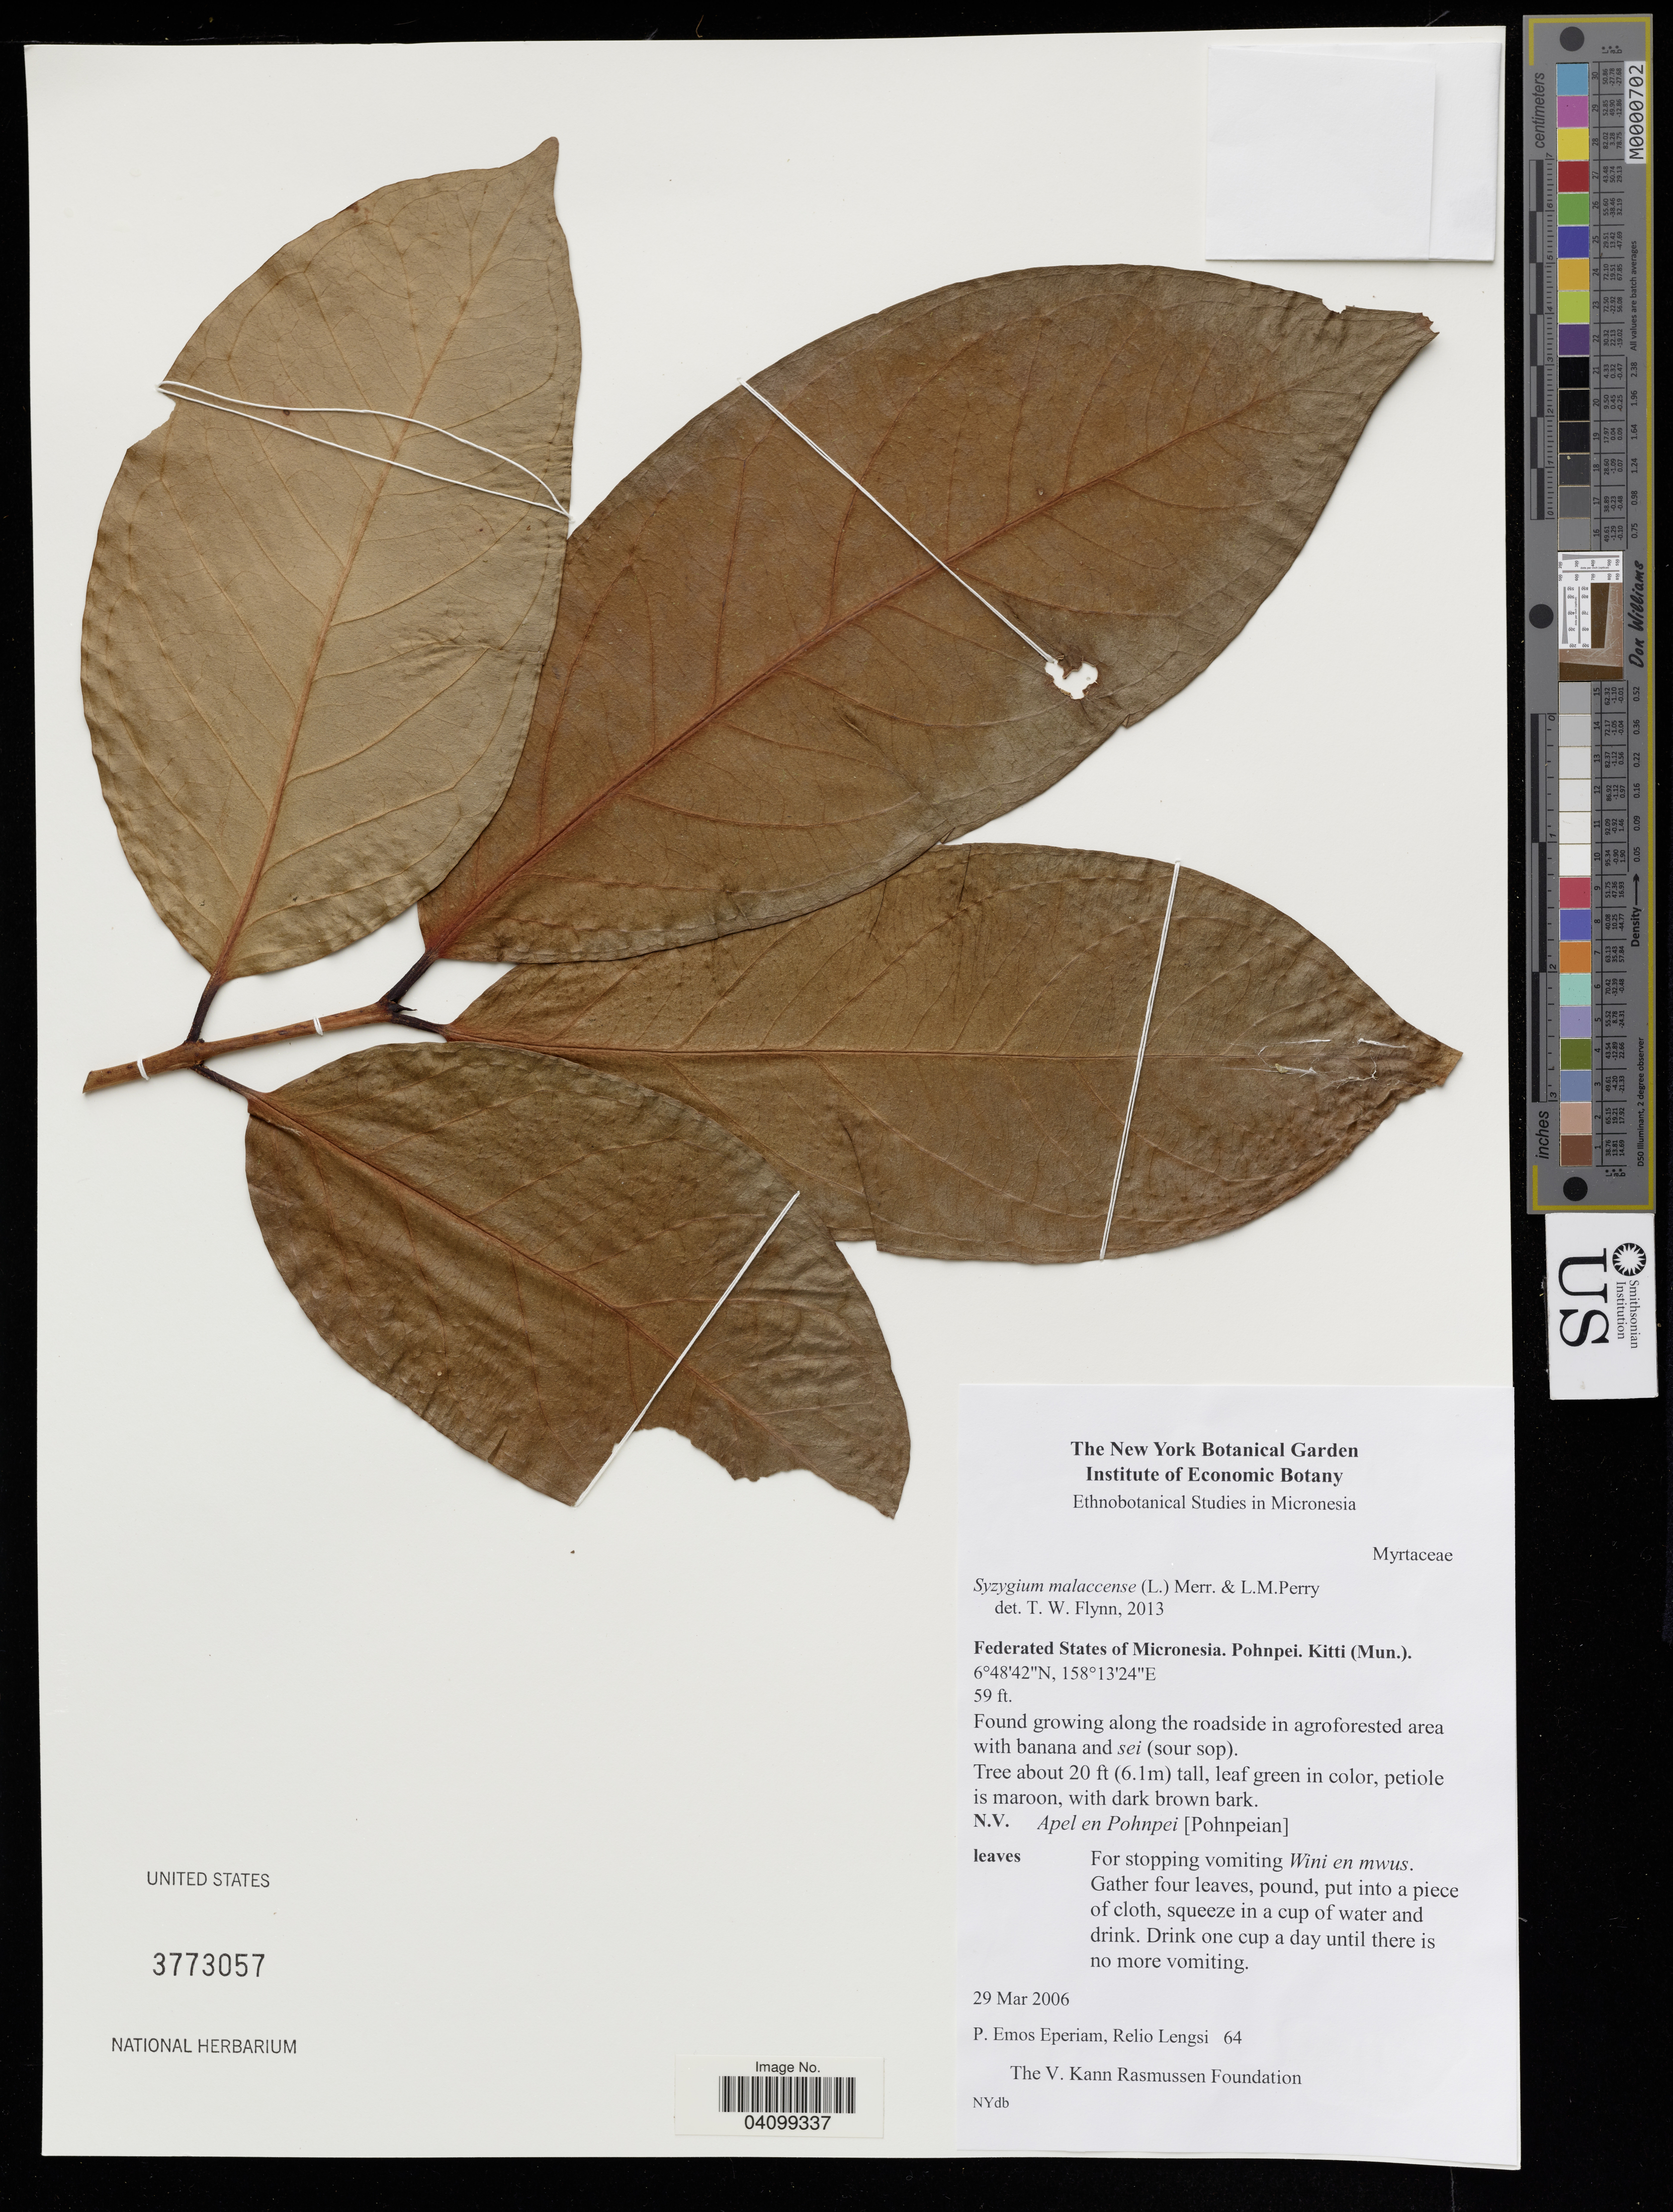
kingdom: Plantae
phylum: Tracheophyta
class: Magnoliopsida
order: Myrtales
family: Myrtaceae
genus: Syzygium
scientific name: Syzygium malaccense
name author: (L.) Merr. & L.M. Perry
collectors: P. Eperiam & R. Lengsi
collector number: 64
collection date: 2006-03-29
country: Micronesia, Federated States of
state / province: Pohnpei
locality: Kitti (Mun.).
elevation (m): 18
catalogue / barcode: US 3773057